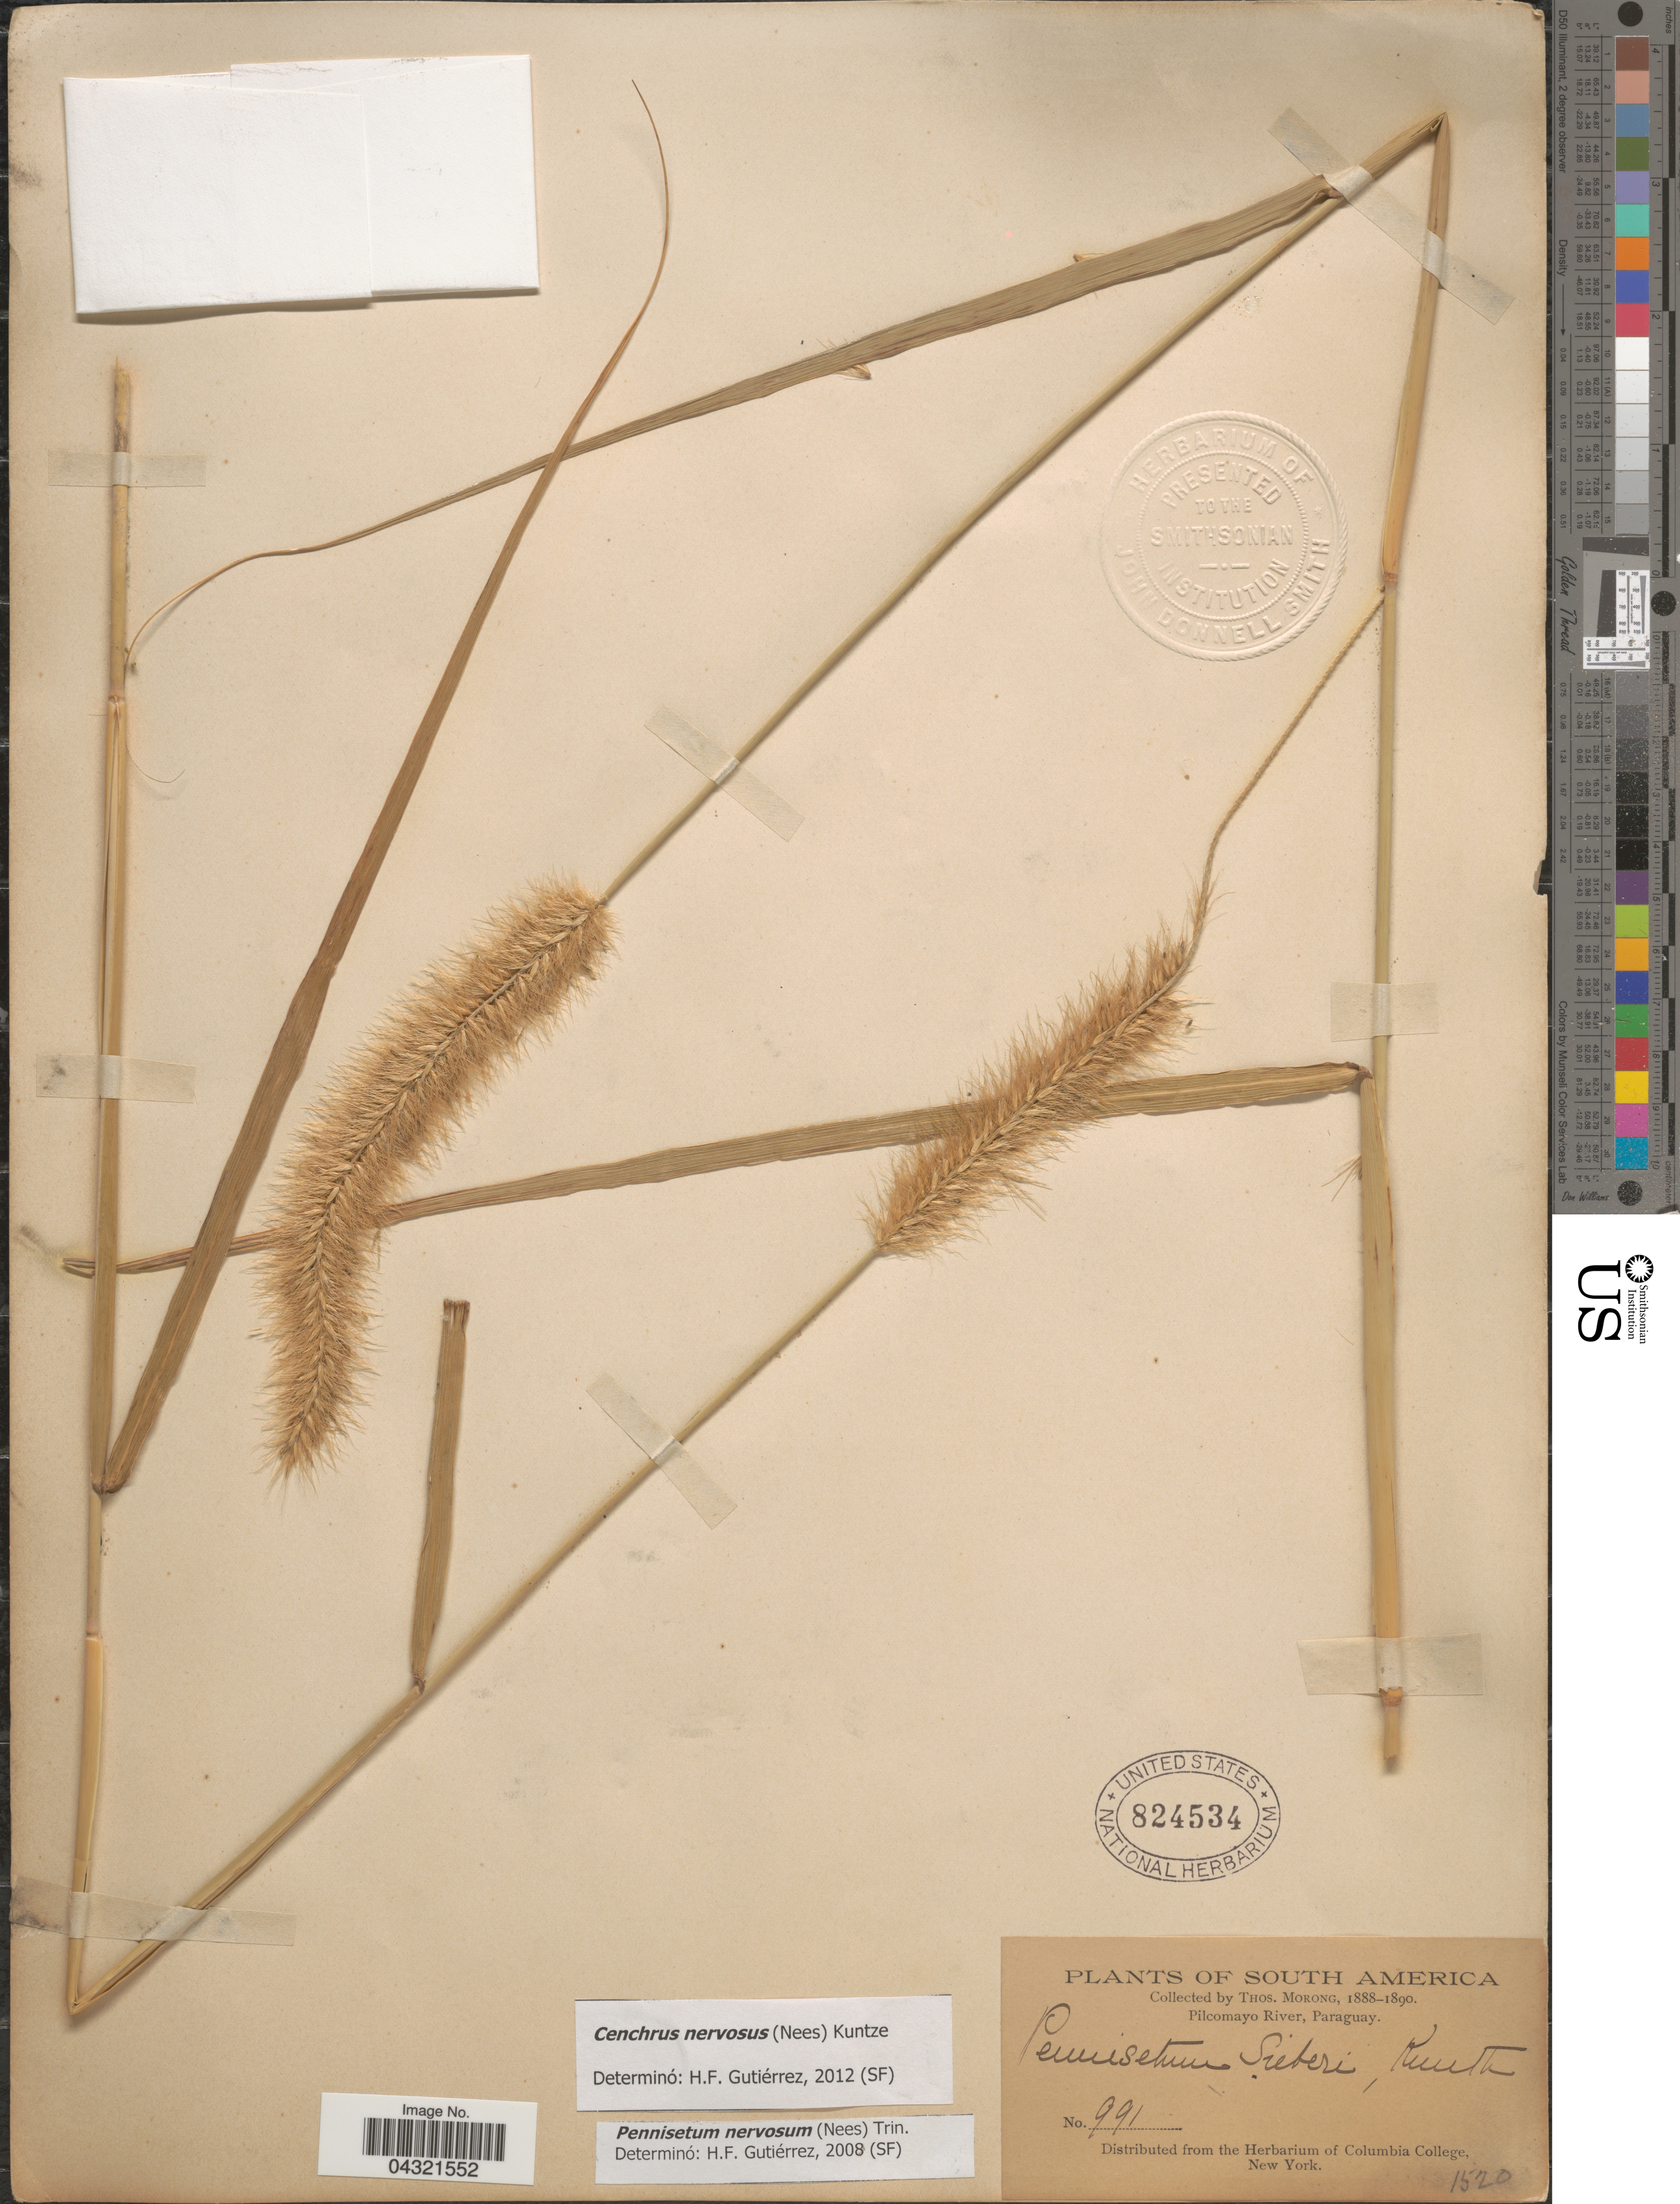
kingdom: Plantae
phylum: Tracheophyta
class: Liliopsida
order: Poales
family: Poaceae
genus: Cenchrus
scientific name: Cenchrus nervosus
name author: (Nees) Kuntze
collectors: ex herb. T. Morong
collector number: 991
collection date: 1888/1890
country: Paraguay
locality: Pilcomayo River.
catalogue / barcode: US 824534